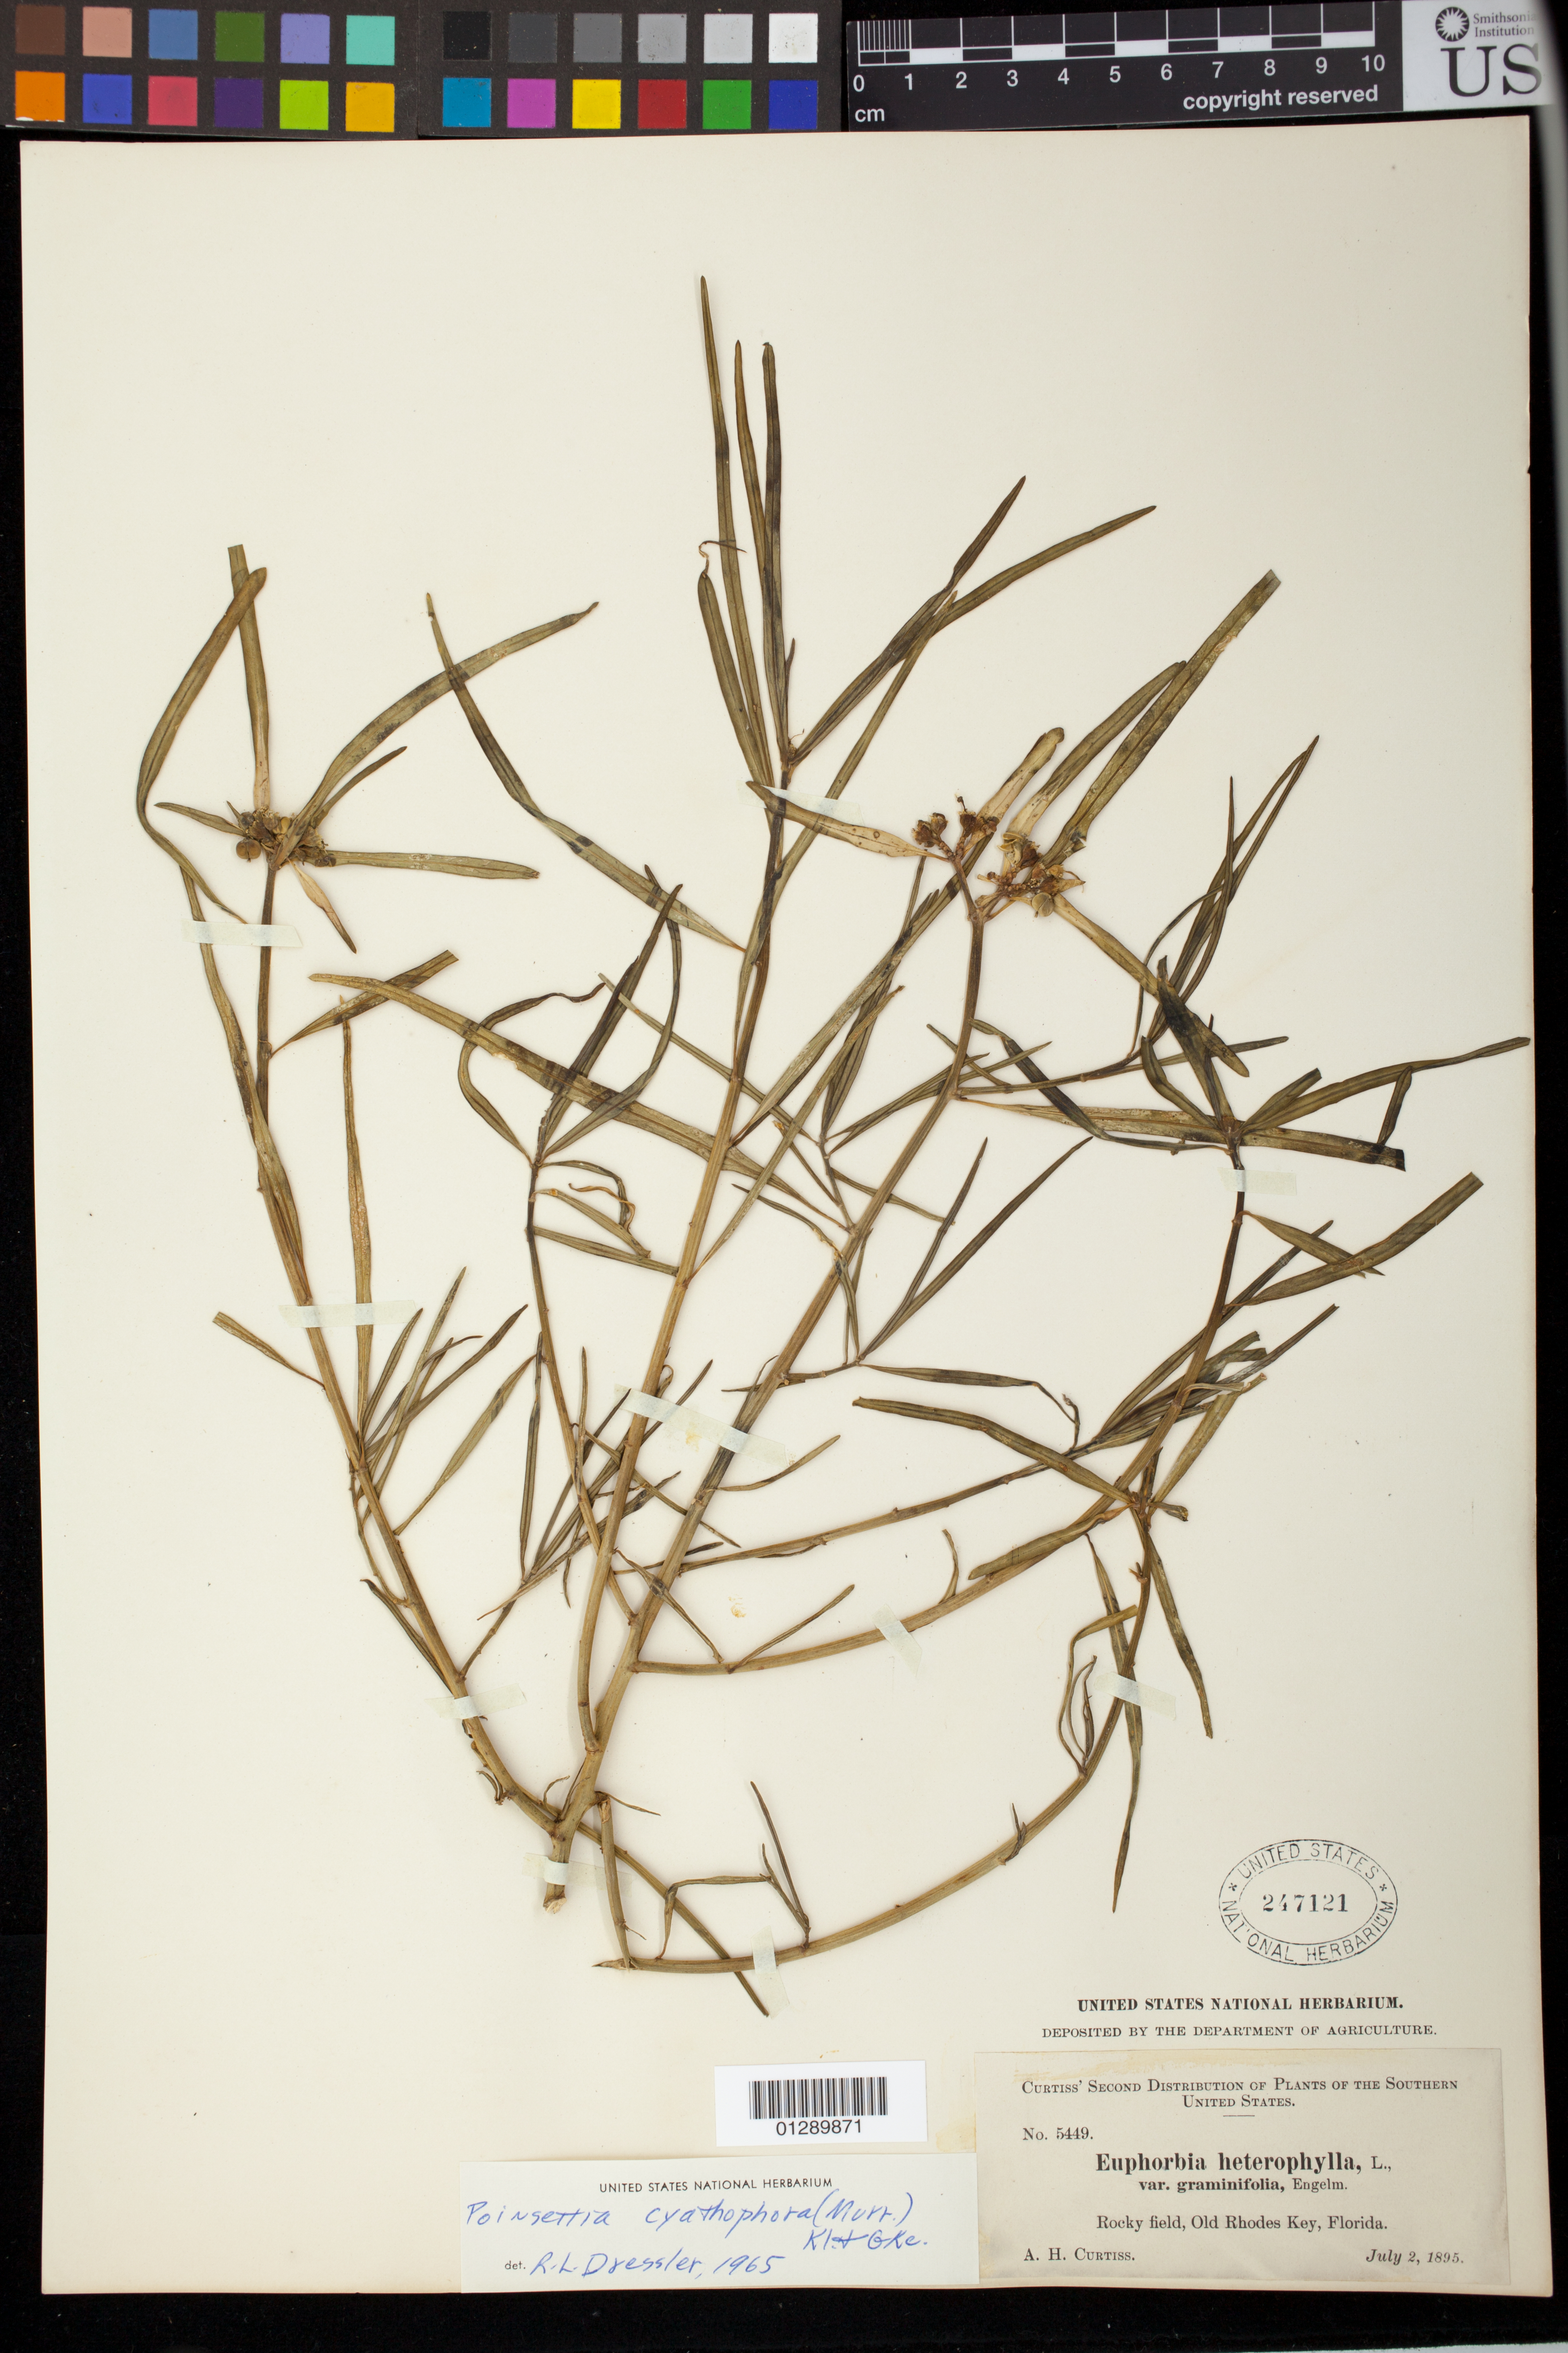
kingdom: Plantae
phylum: Tracheophyta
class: Magnoliopsida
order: Malpighiales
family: Euphorbiaceae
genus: Euphorbia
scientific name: Euphorbia heterophylla var. cyathophora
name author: (Murr.) Griseb.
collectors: A. H. Curtiss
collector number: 5449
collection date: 1895-07-02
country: United States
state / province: Florida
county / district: Miami-Dade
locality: Old Rhodes Key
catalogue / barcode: US 247121